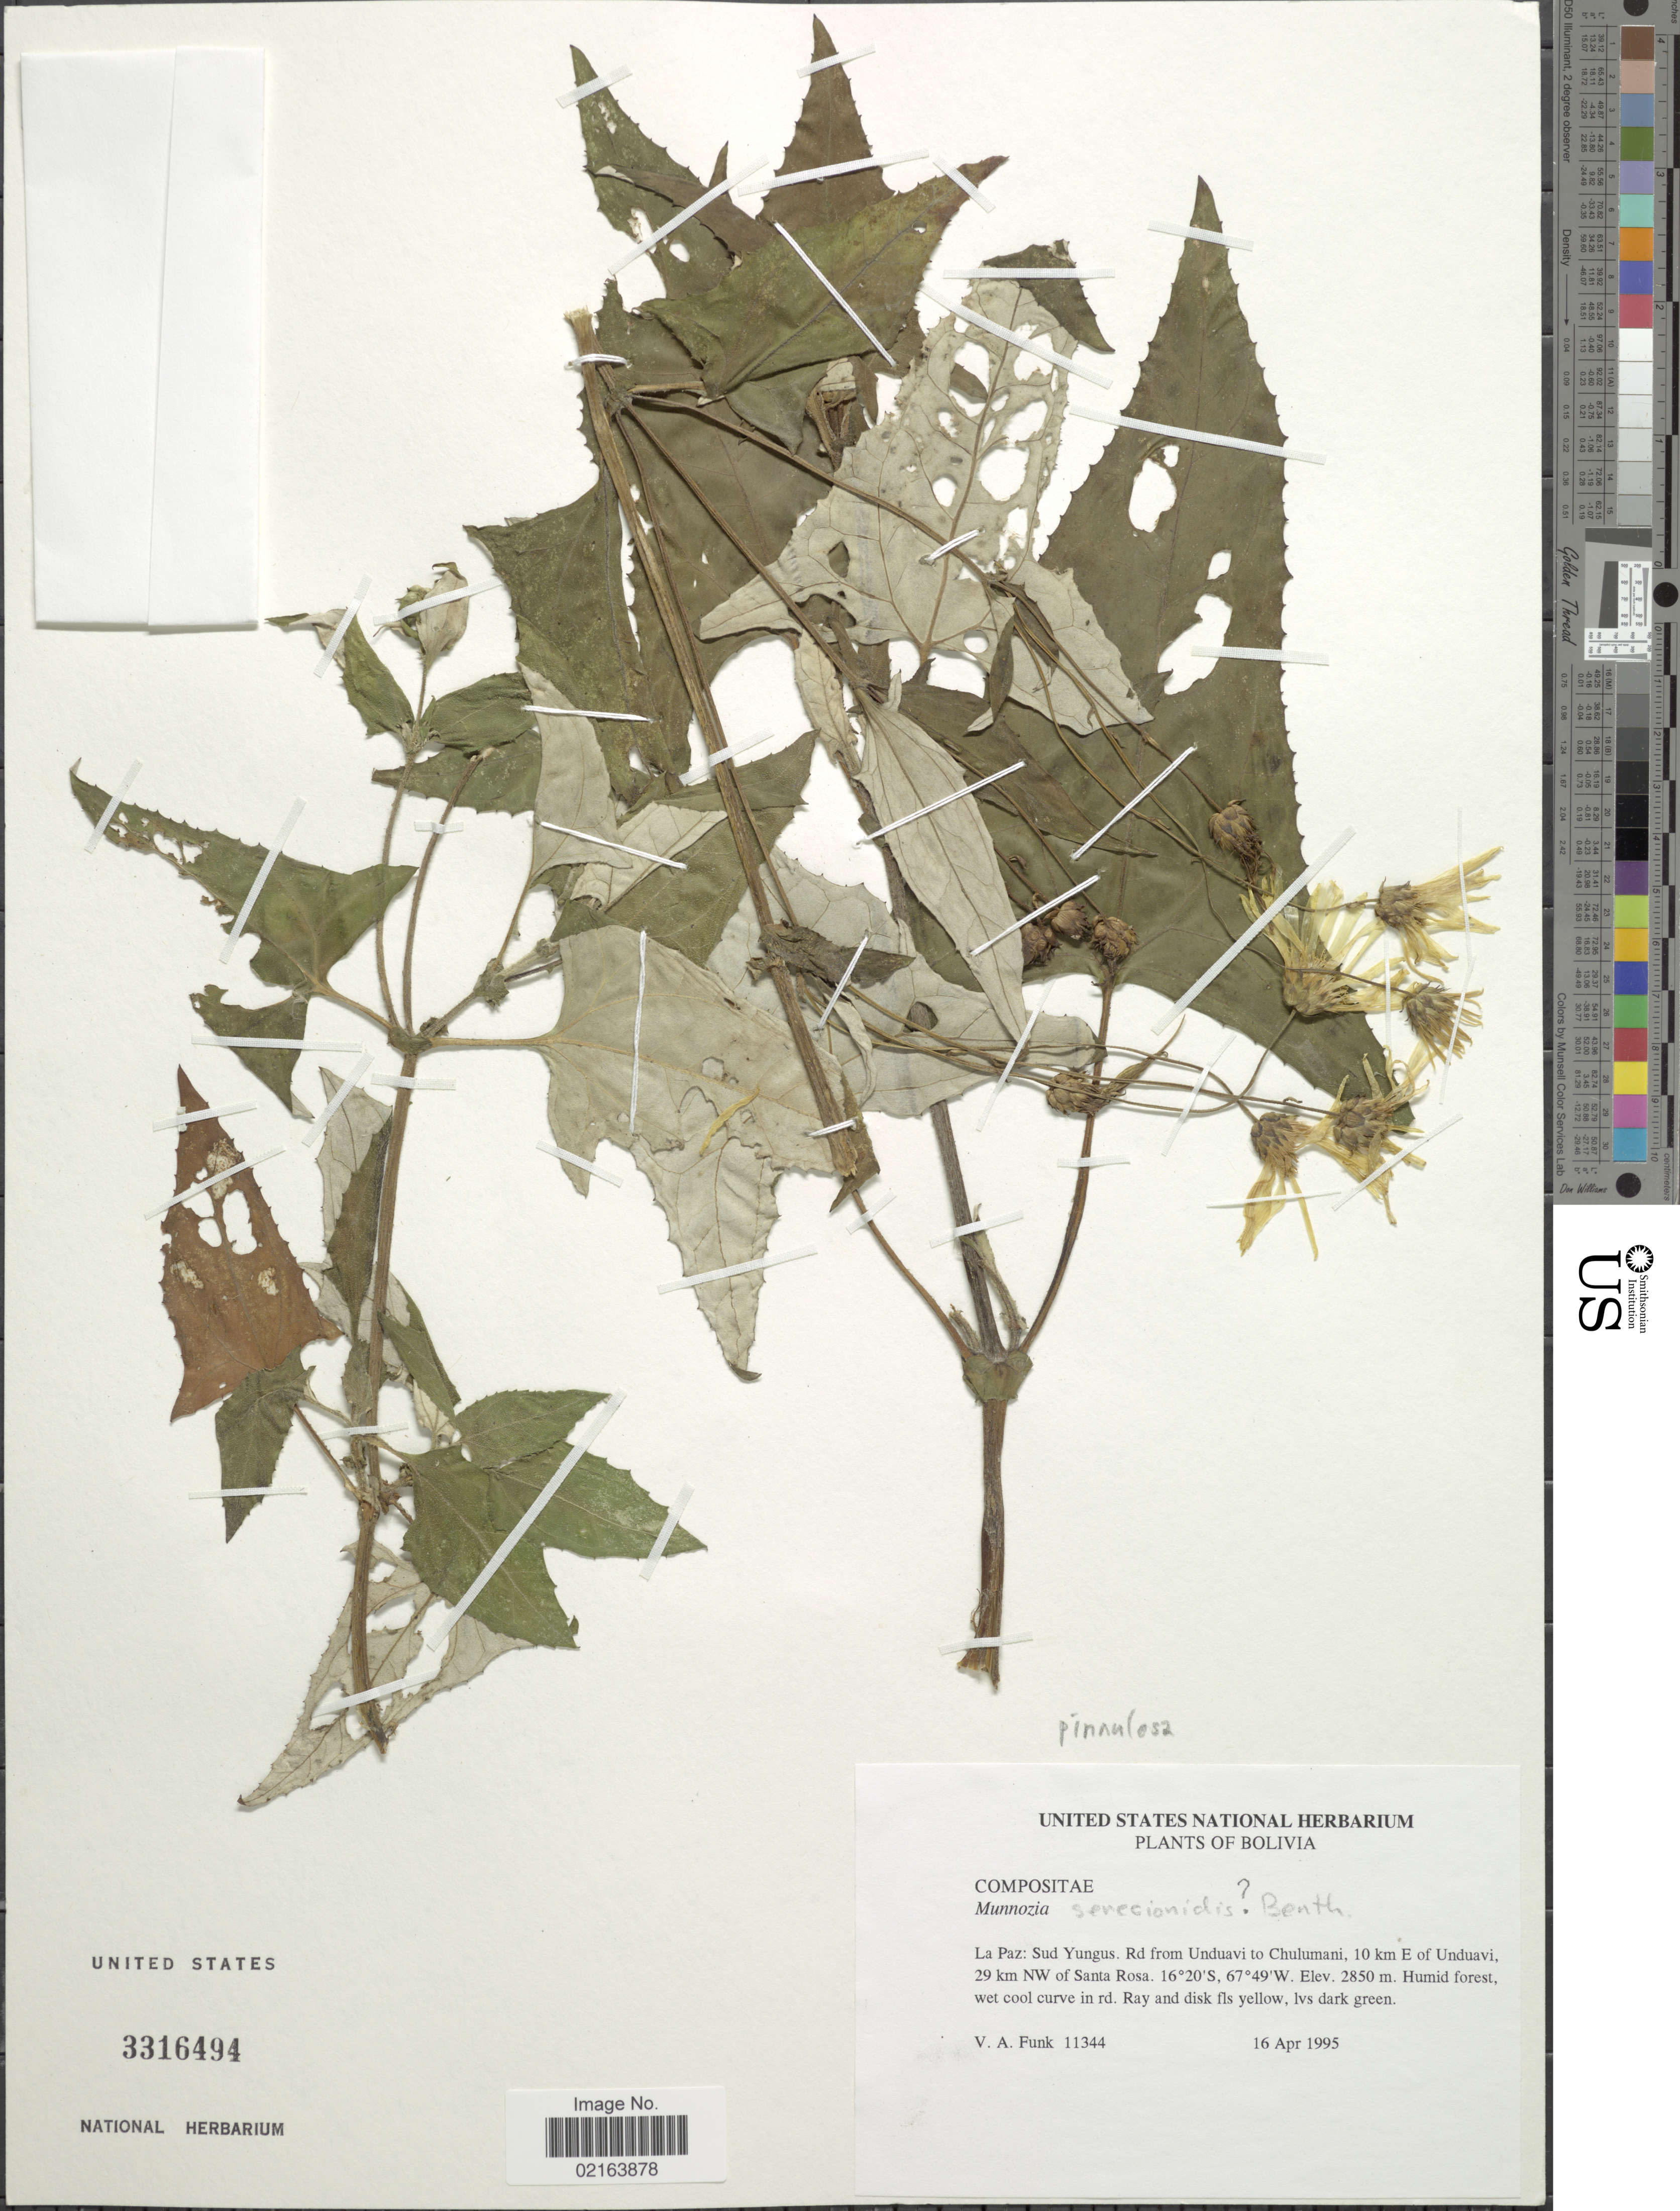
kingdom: Plantae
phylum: Tracheophyta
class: Magnoliopsida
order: Asterales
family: Asteraceae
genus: Munnozia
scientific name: Munnozia pinnulosa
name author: (Kuntze) H. Rob. & Brettell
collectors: V. Funk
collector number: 11344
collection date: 1995-04-16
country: Bolivia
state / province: La Paz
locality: La Paz: Sud Yungas, Rd from Unduavi to Chulumani, 10 km E of Unduavi, 29 km NW of Santa Rosa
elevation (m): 2850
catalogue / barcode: US 3316494